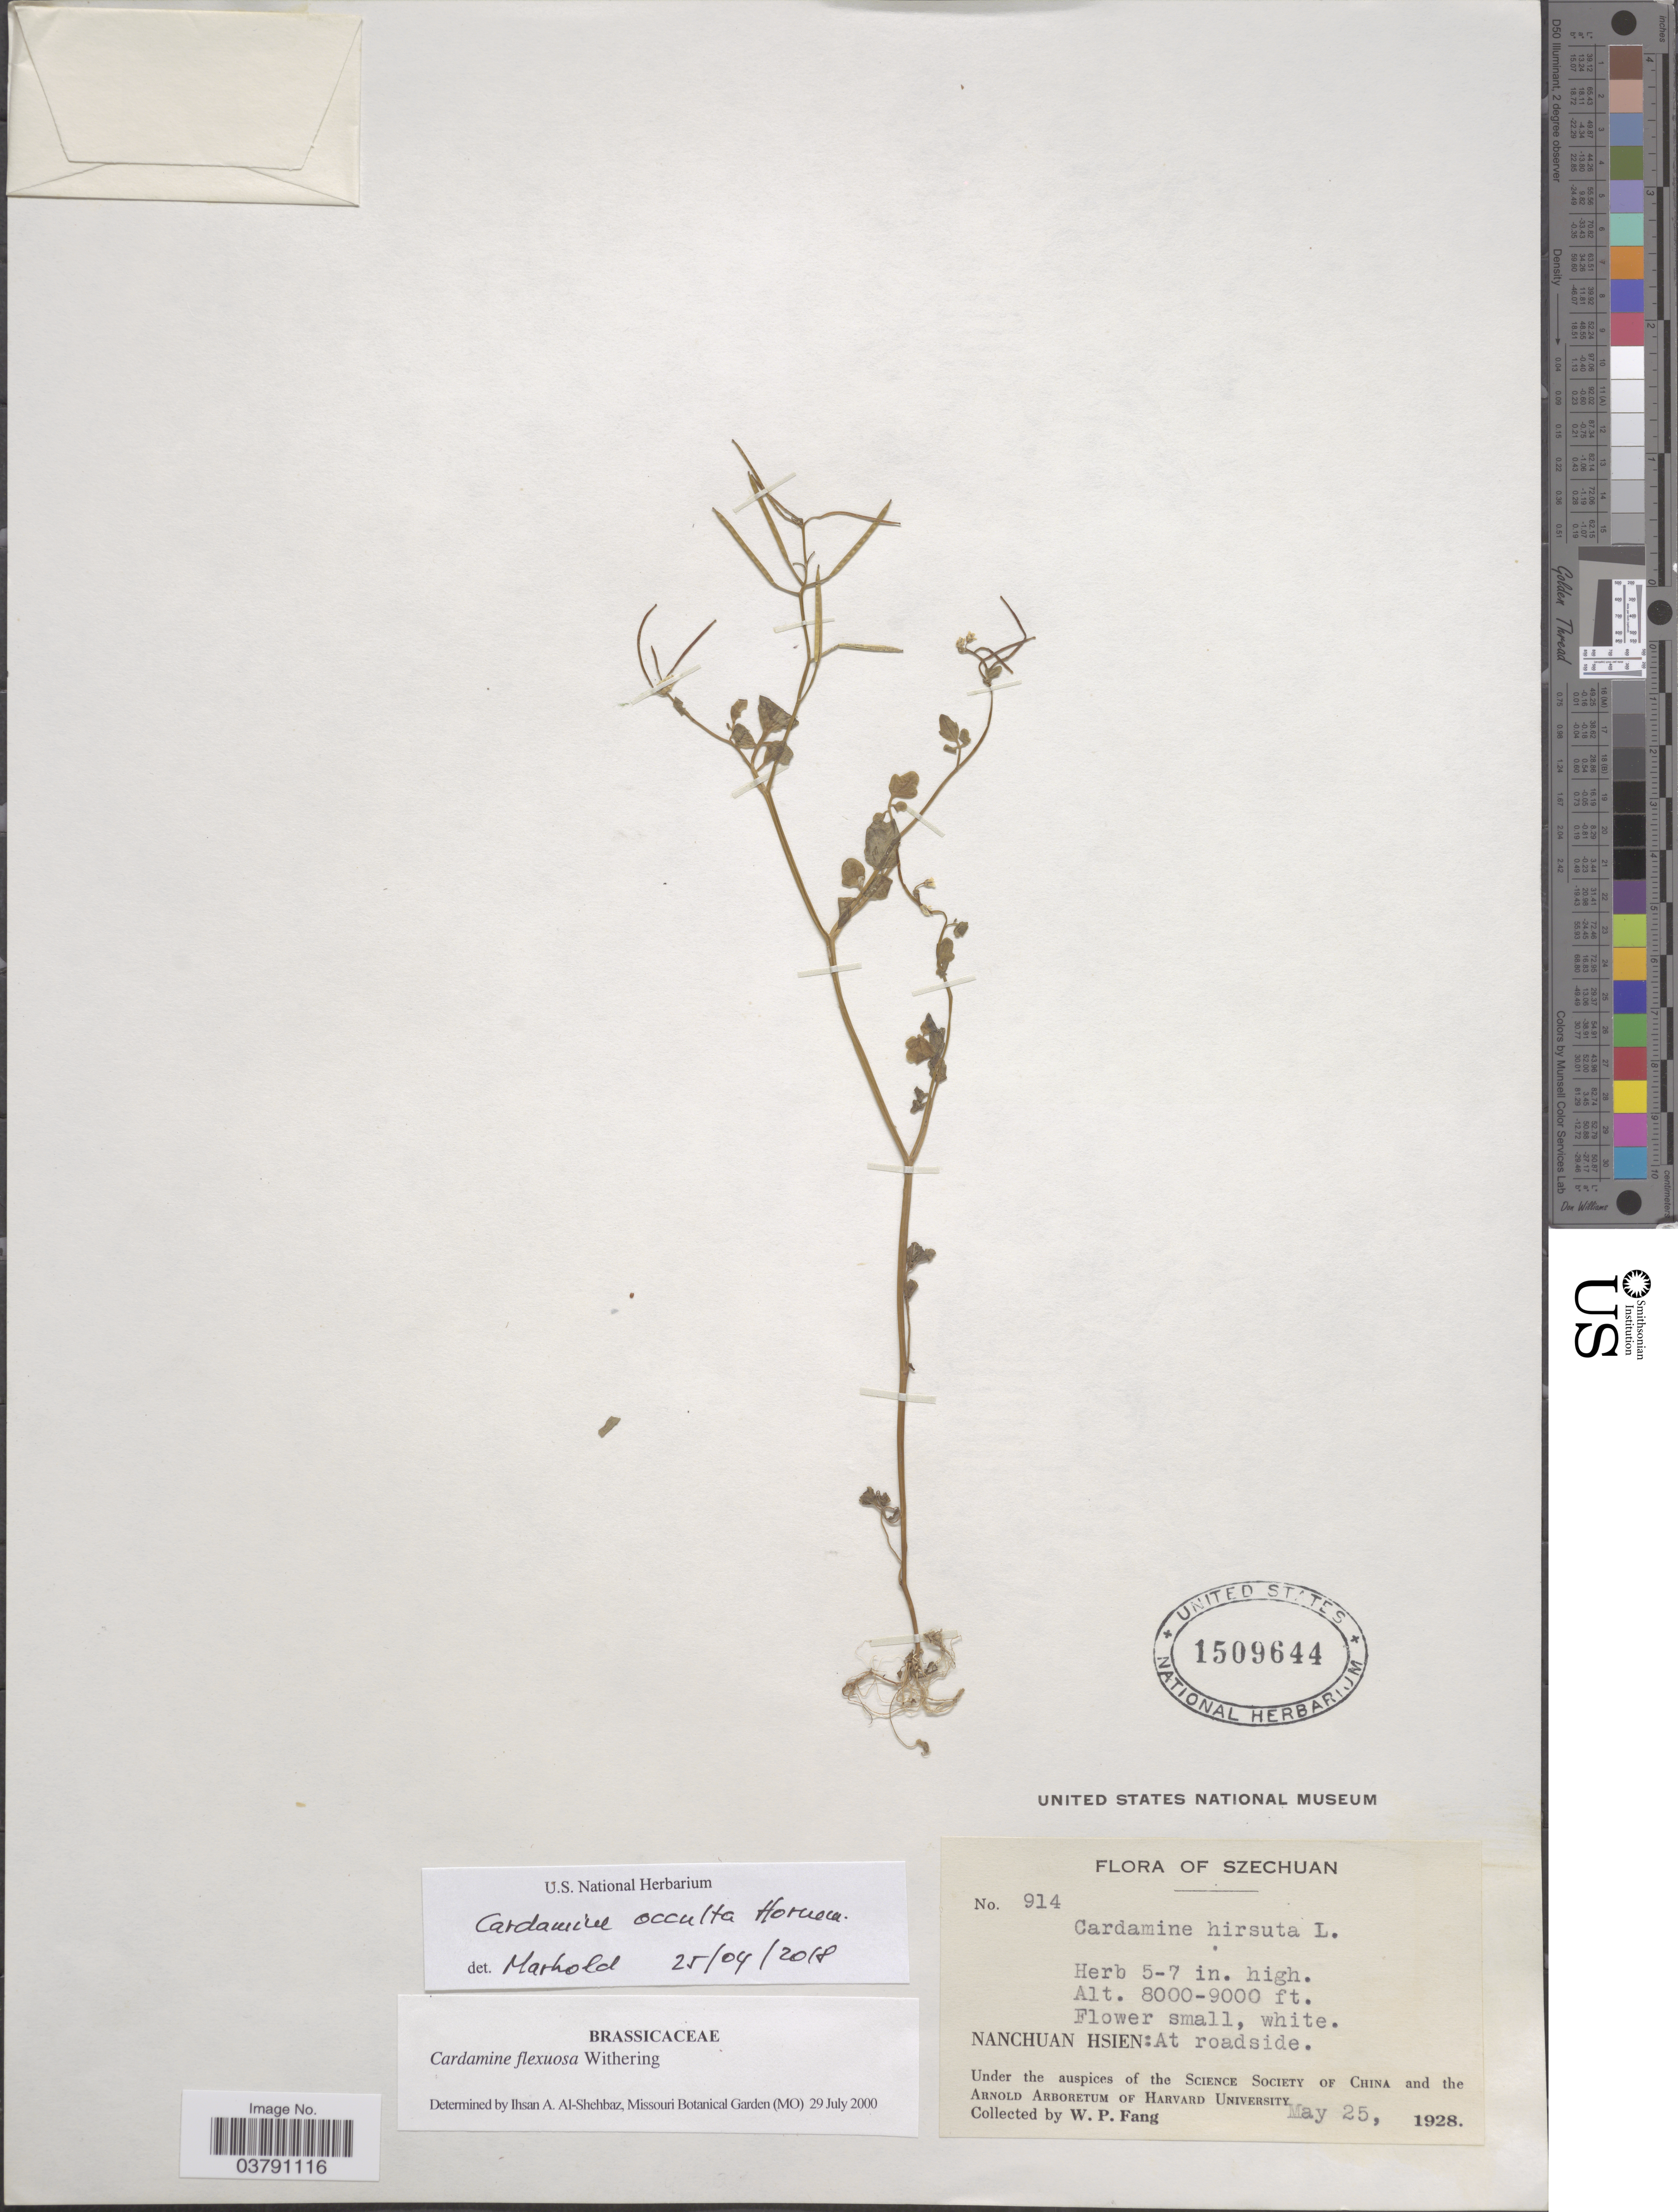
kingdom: Plantae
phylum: Tracheophyta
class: Magnoliopsida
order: Brassicales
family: Brassicaceae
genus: Cardamine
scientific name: Cardamine occulta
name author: Hornem.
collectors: W. P. Fang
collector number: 914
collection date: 1928-05-25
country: China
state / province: Sichuan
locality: Szechuan. Nanchuan Hsien: At roadside.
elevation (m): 2438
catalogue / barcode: US 1509644